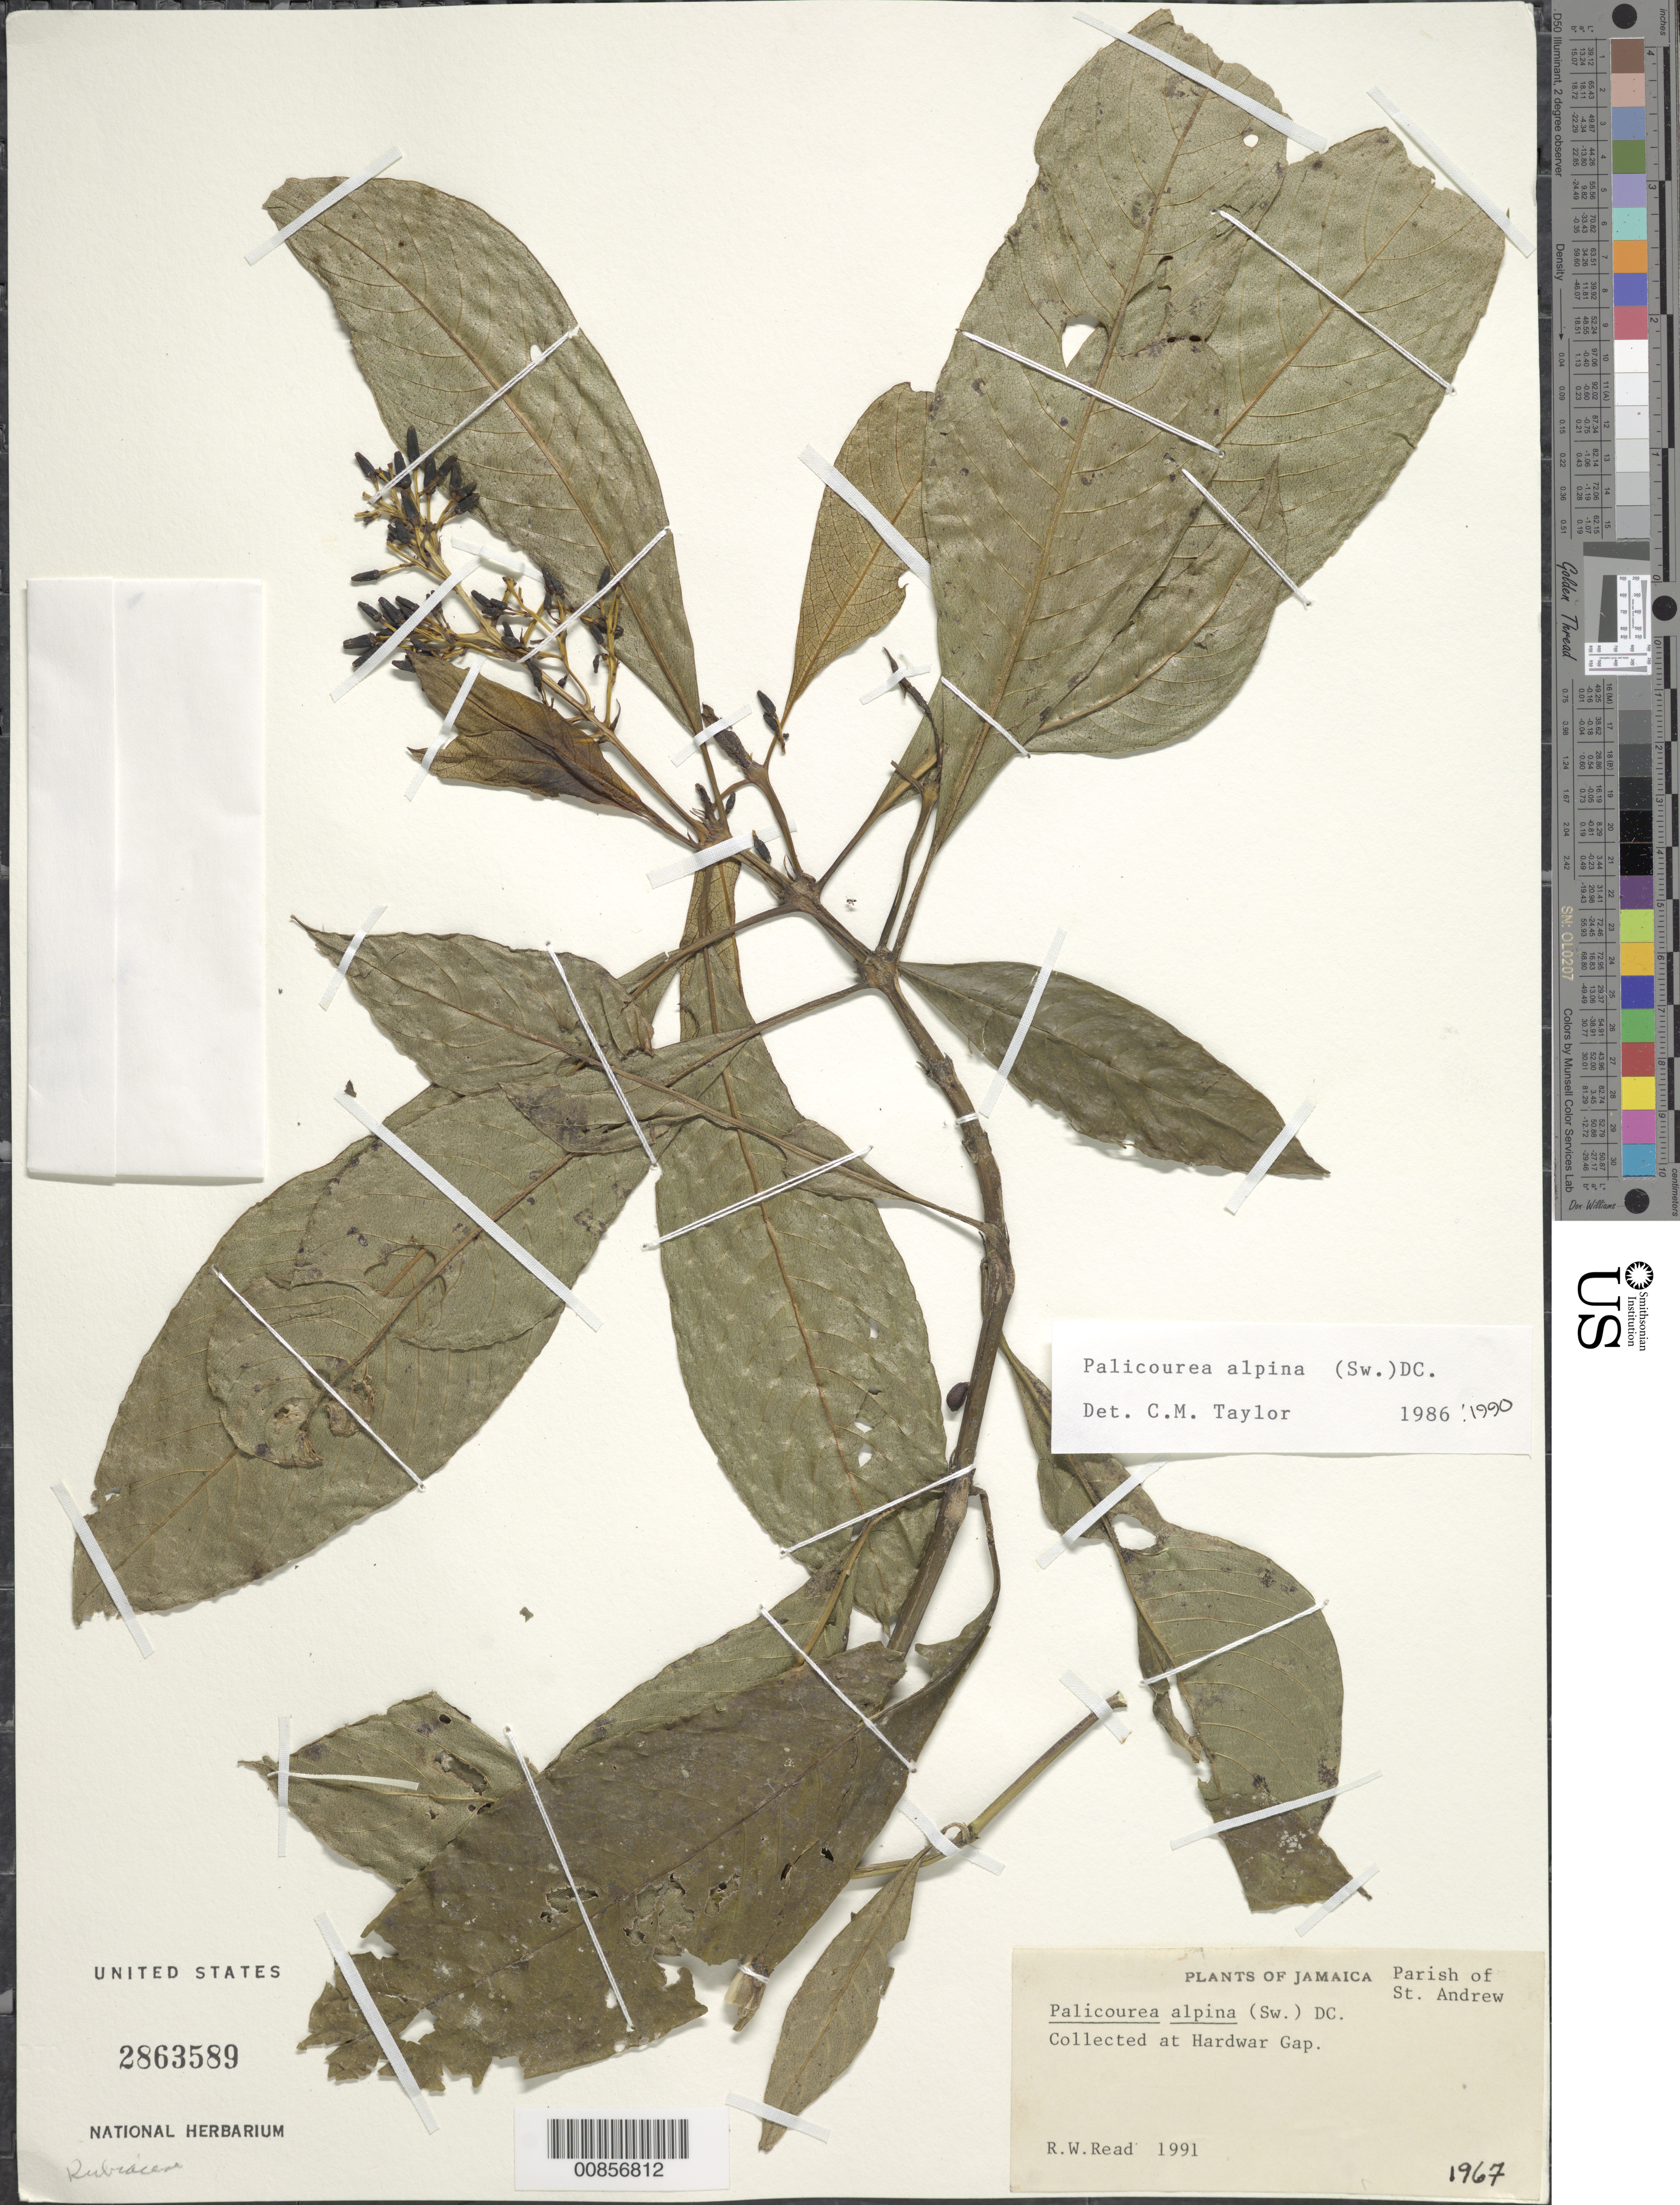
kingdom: Plantae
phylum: Tracheophyta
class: Magnoliopsida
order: Gentianales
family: Rubiaceae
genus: Palicourea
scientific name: Palicourea alpina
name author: (Sw.) DC.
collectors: R. W. Read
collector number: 1991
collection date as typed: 1967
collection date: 1967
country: Jamaica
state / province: Saint Andrew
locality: Hardwar Gap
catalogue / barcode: US 2863589